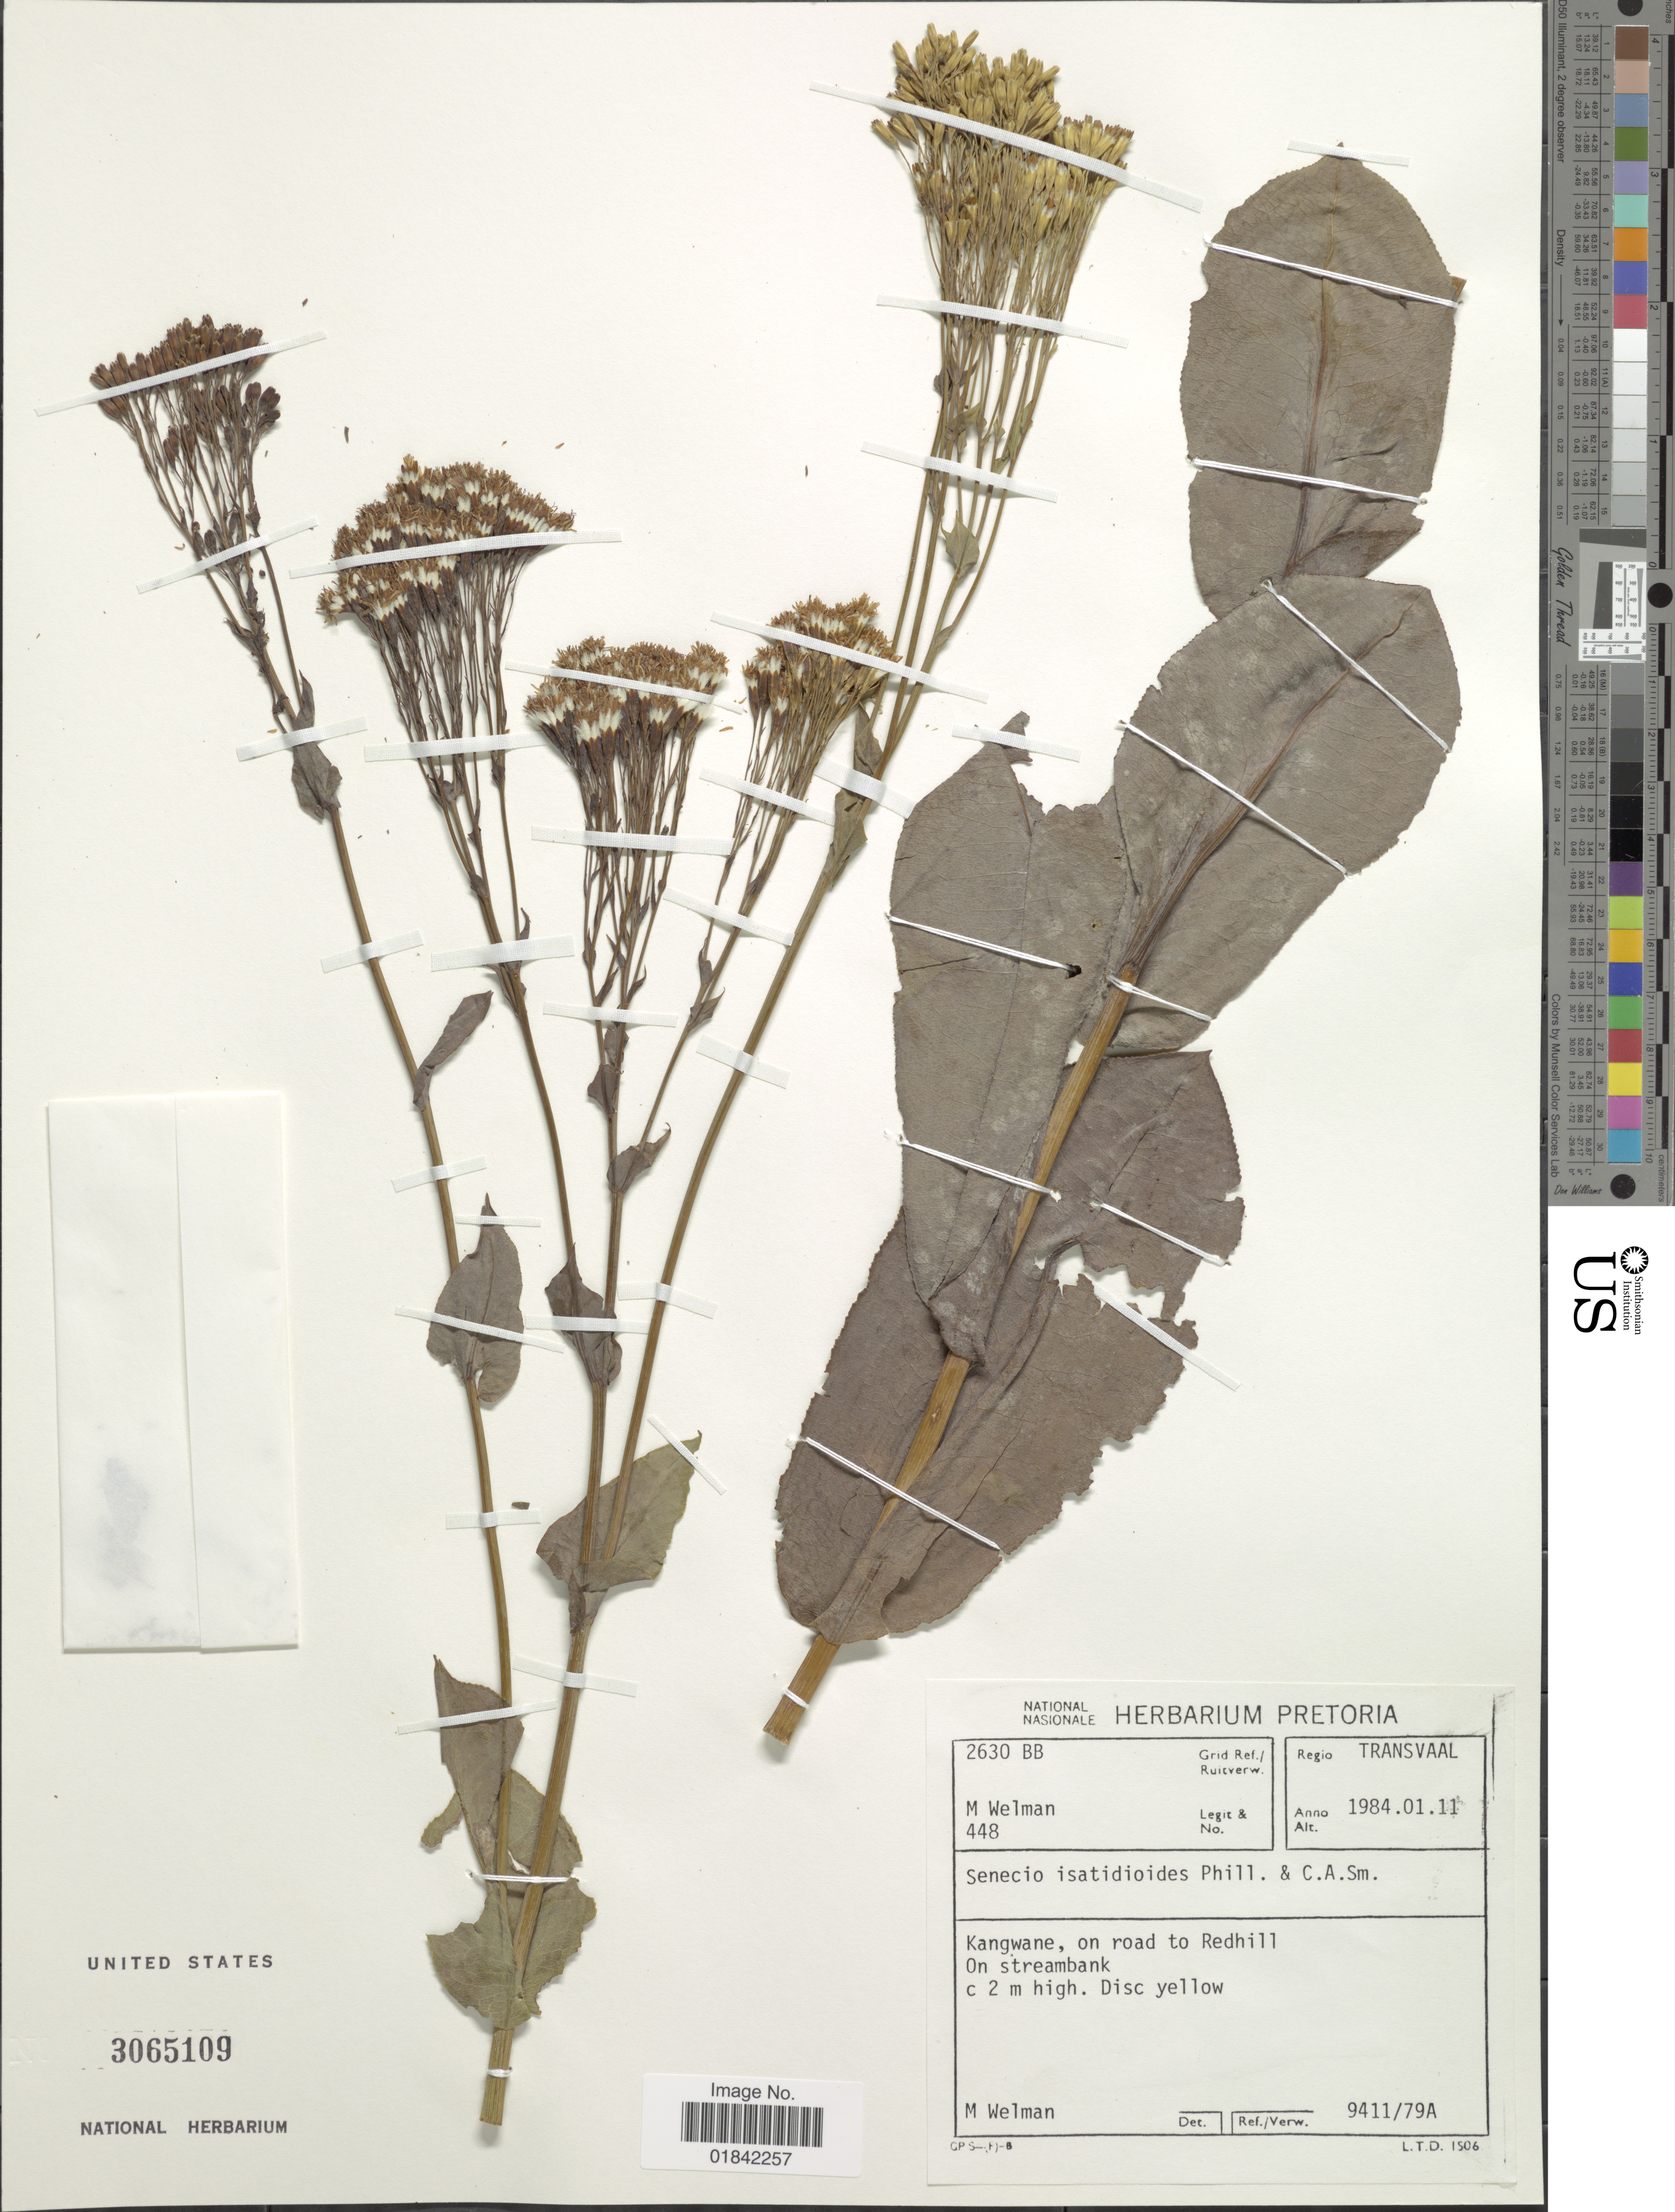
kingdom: Plantae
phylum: Tracheophyta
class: Magnoliopsida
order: Asterales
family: Asteraceae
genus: Senecio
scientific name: Senecio isatidioides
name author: Phillips & C.A. Sm.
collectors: M. Welman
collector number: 448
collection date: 1984-01-11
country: South Africa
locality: Transvaal, Kangwane, on road to Redhill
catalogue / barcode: US 3065109